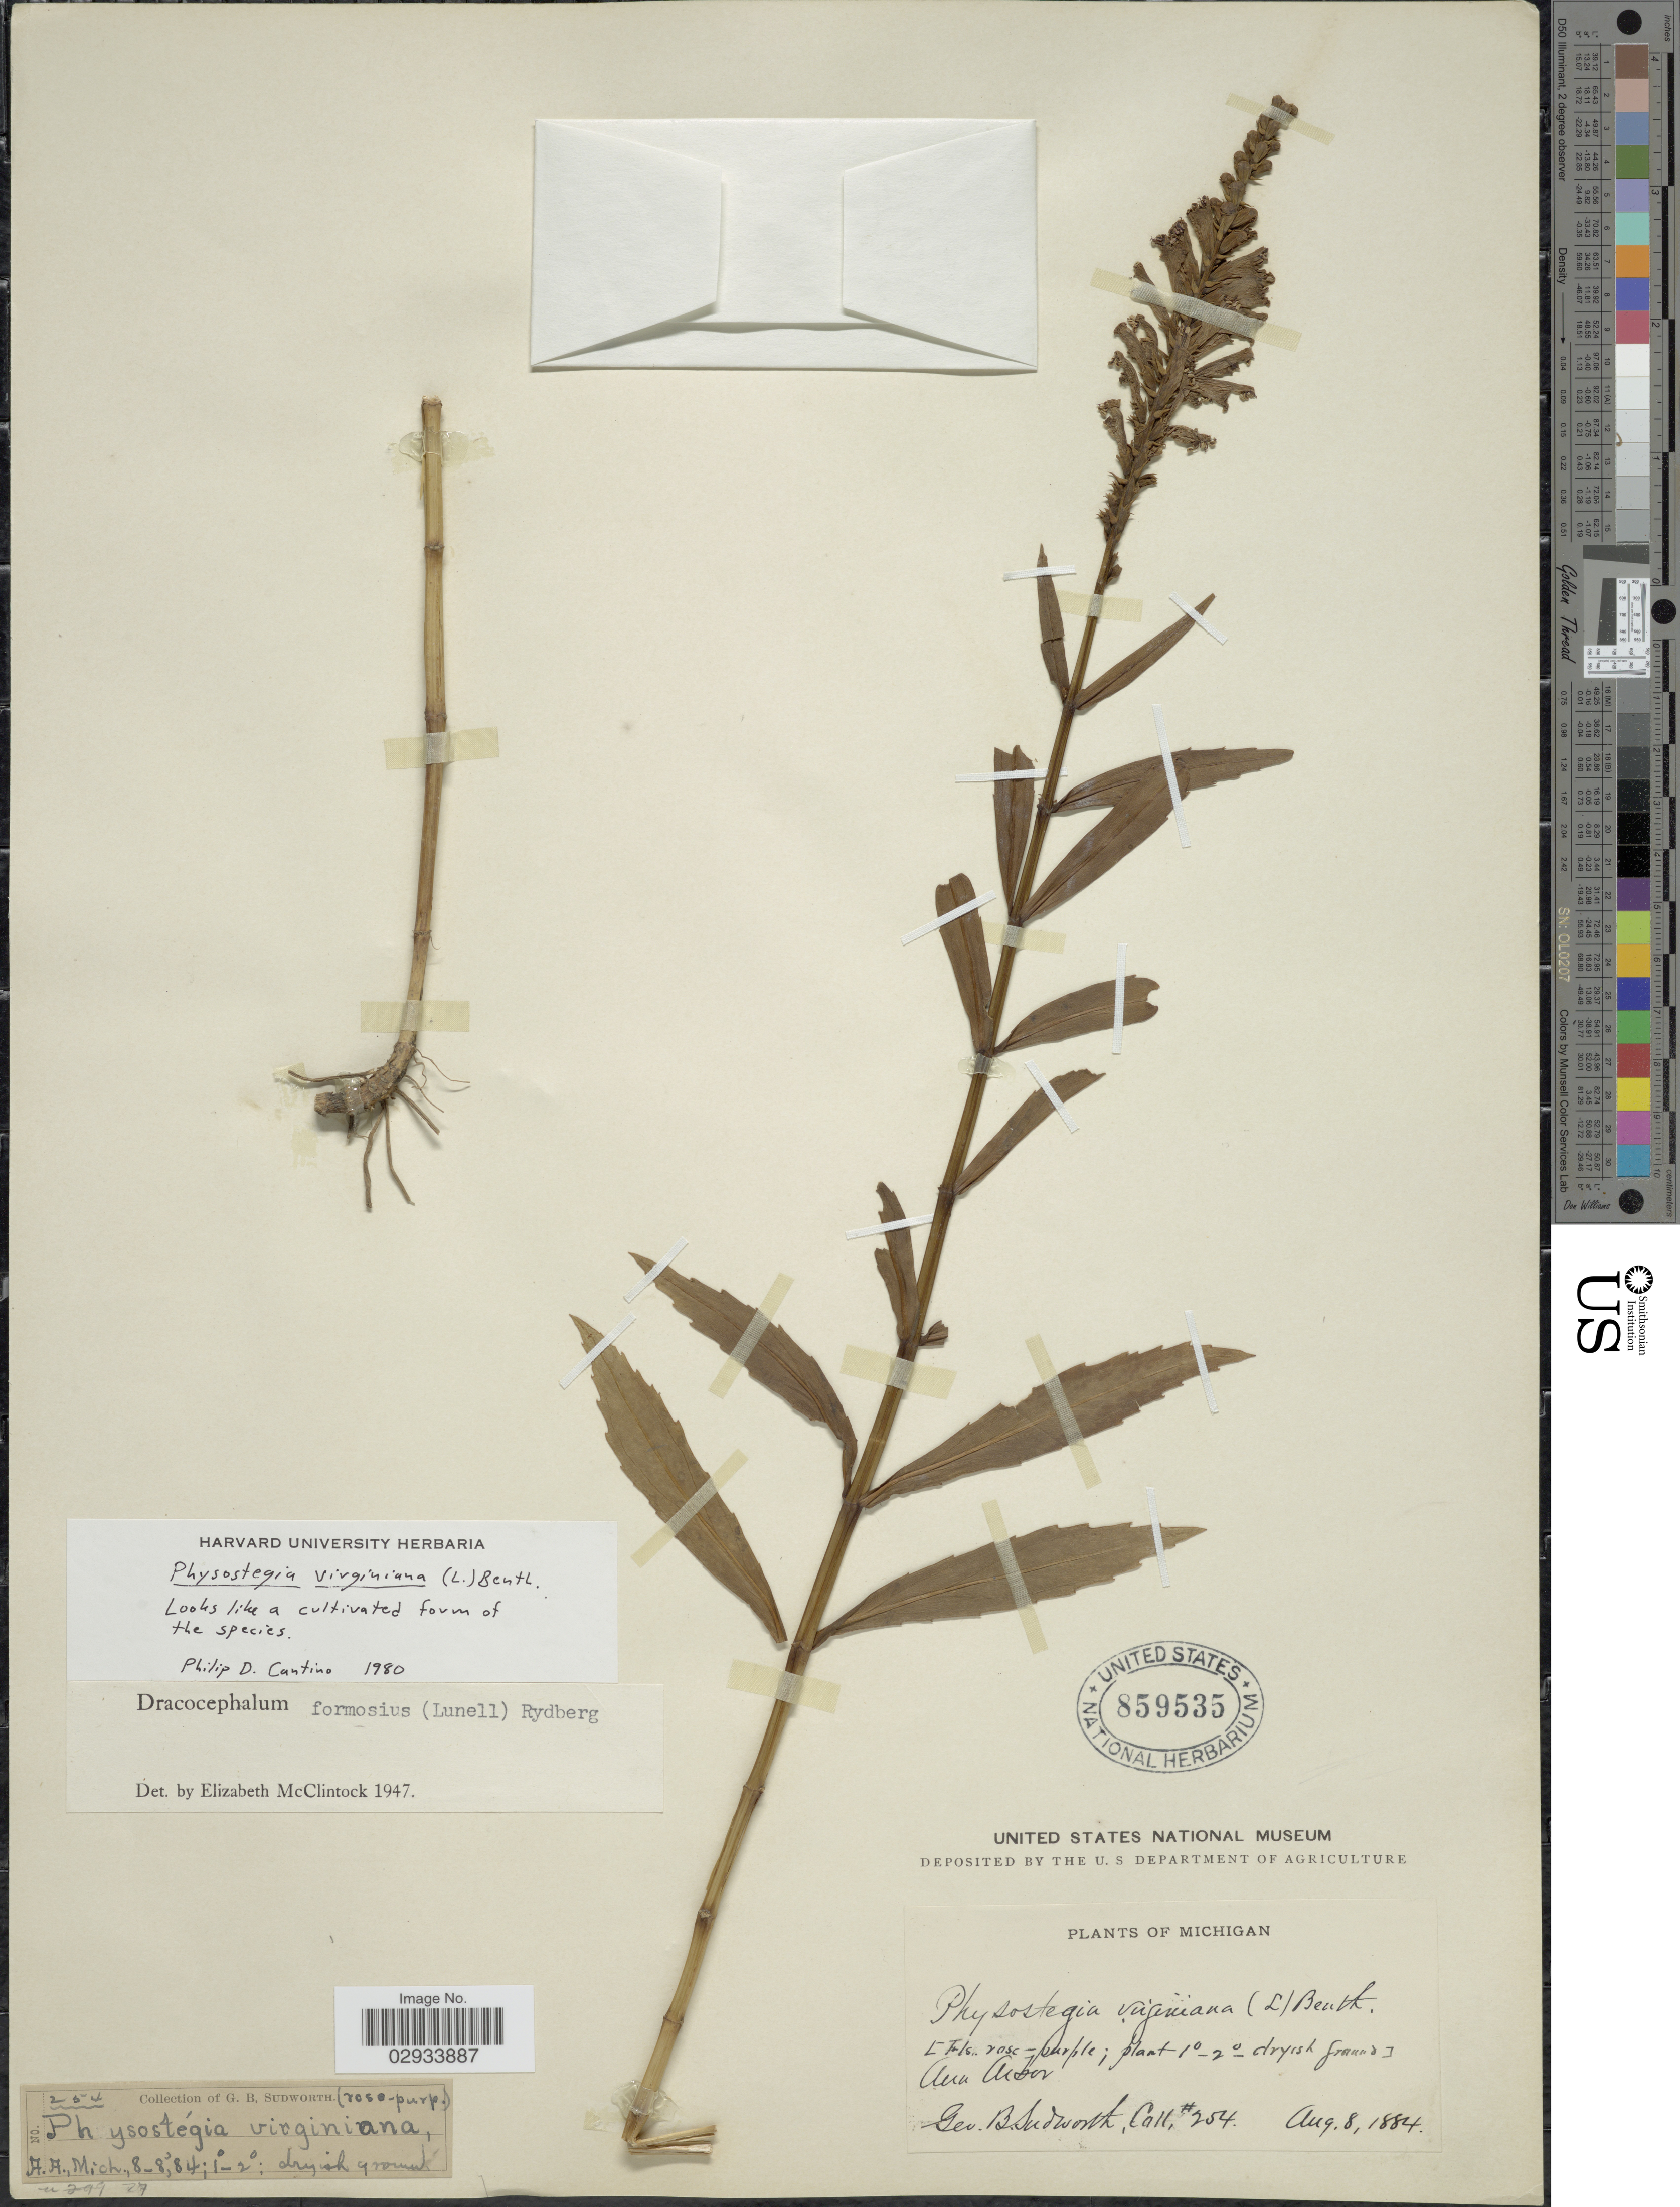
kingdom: Plantae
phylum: Tracheophyta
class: Magnoliopsida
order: Lamiales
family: Lamiaceae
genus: Physostegia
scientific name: Physostegia virginiana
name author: (L.) Benth.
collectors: G. B. Sudworth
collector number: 254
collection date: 1884-08-08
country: United States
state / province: Michigan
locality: Ann Arbor.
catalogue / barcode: US 859535